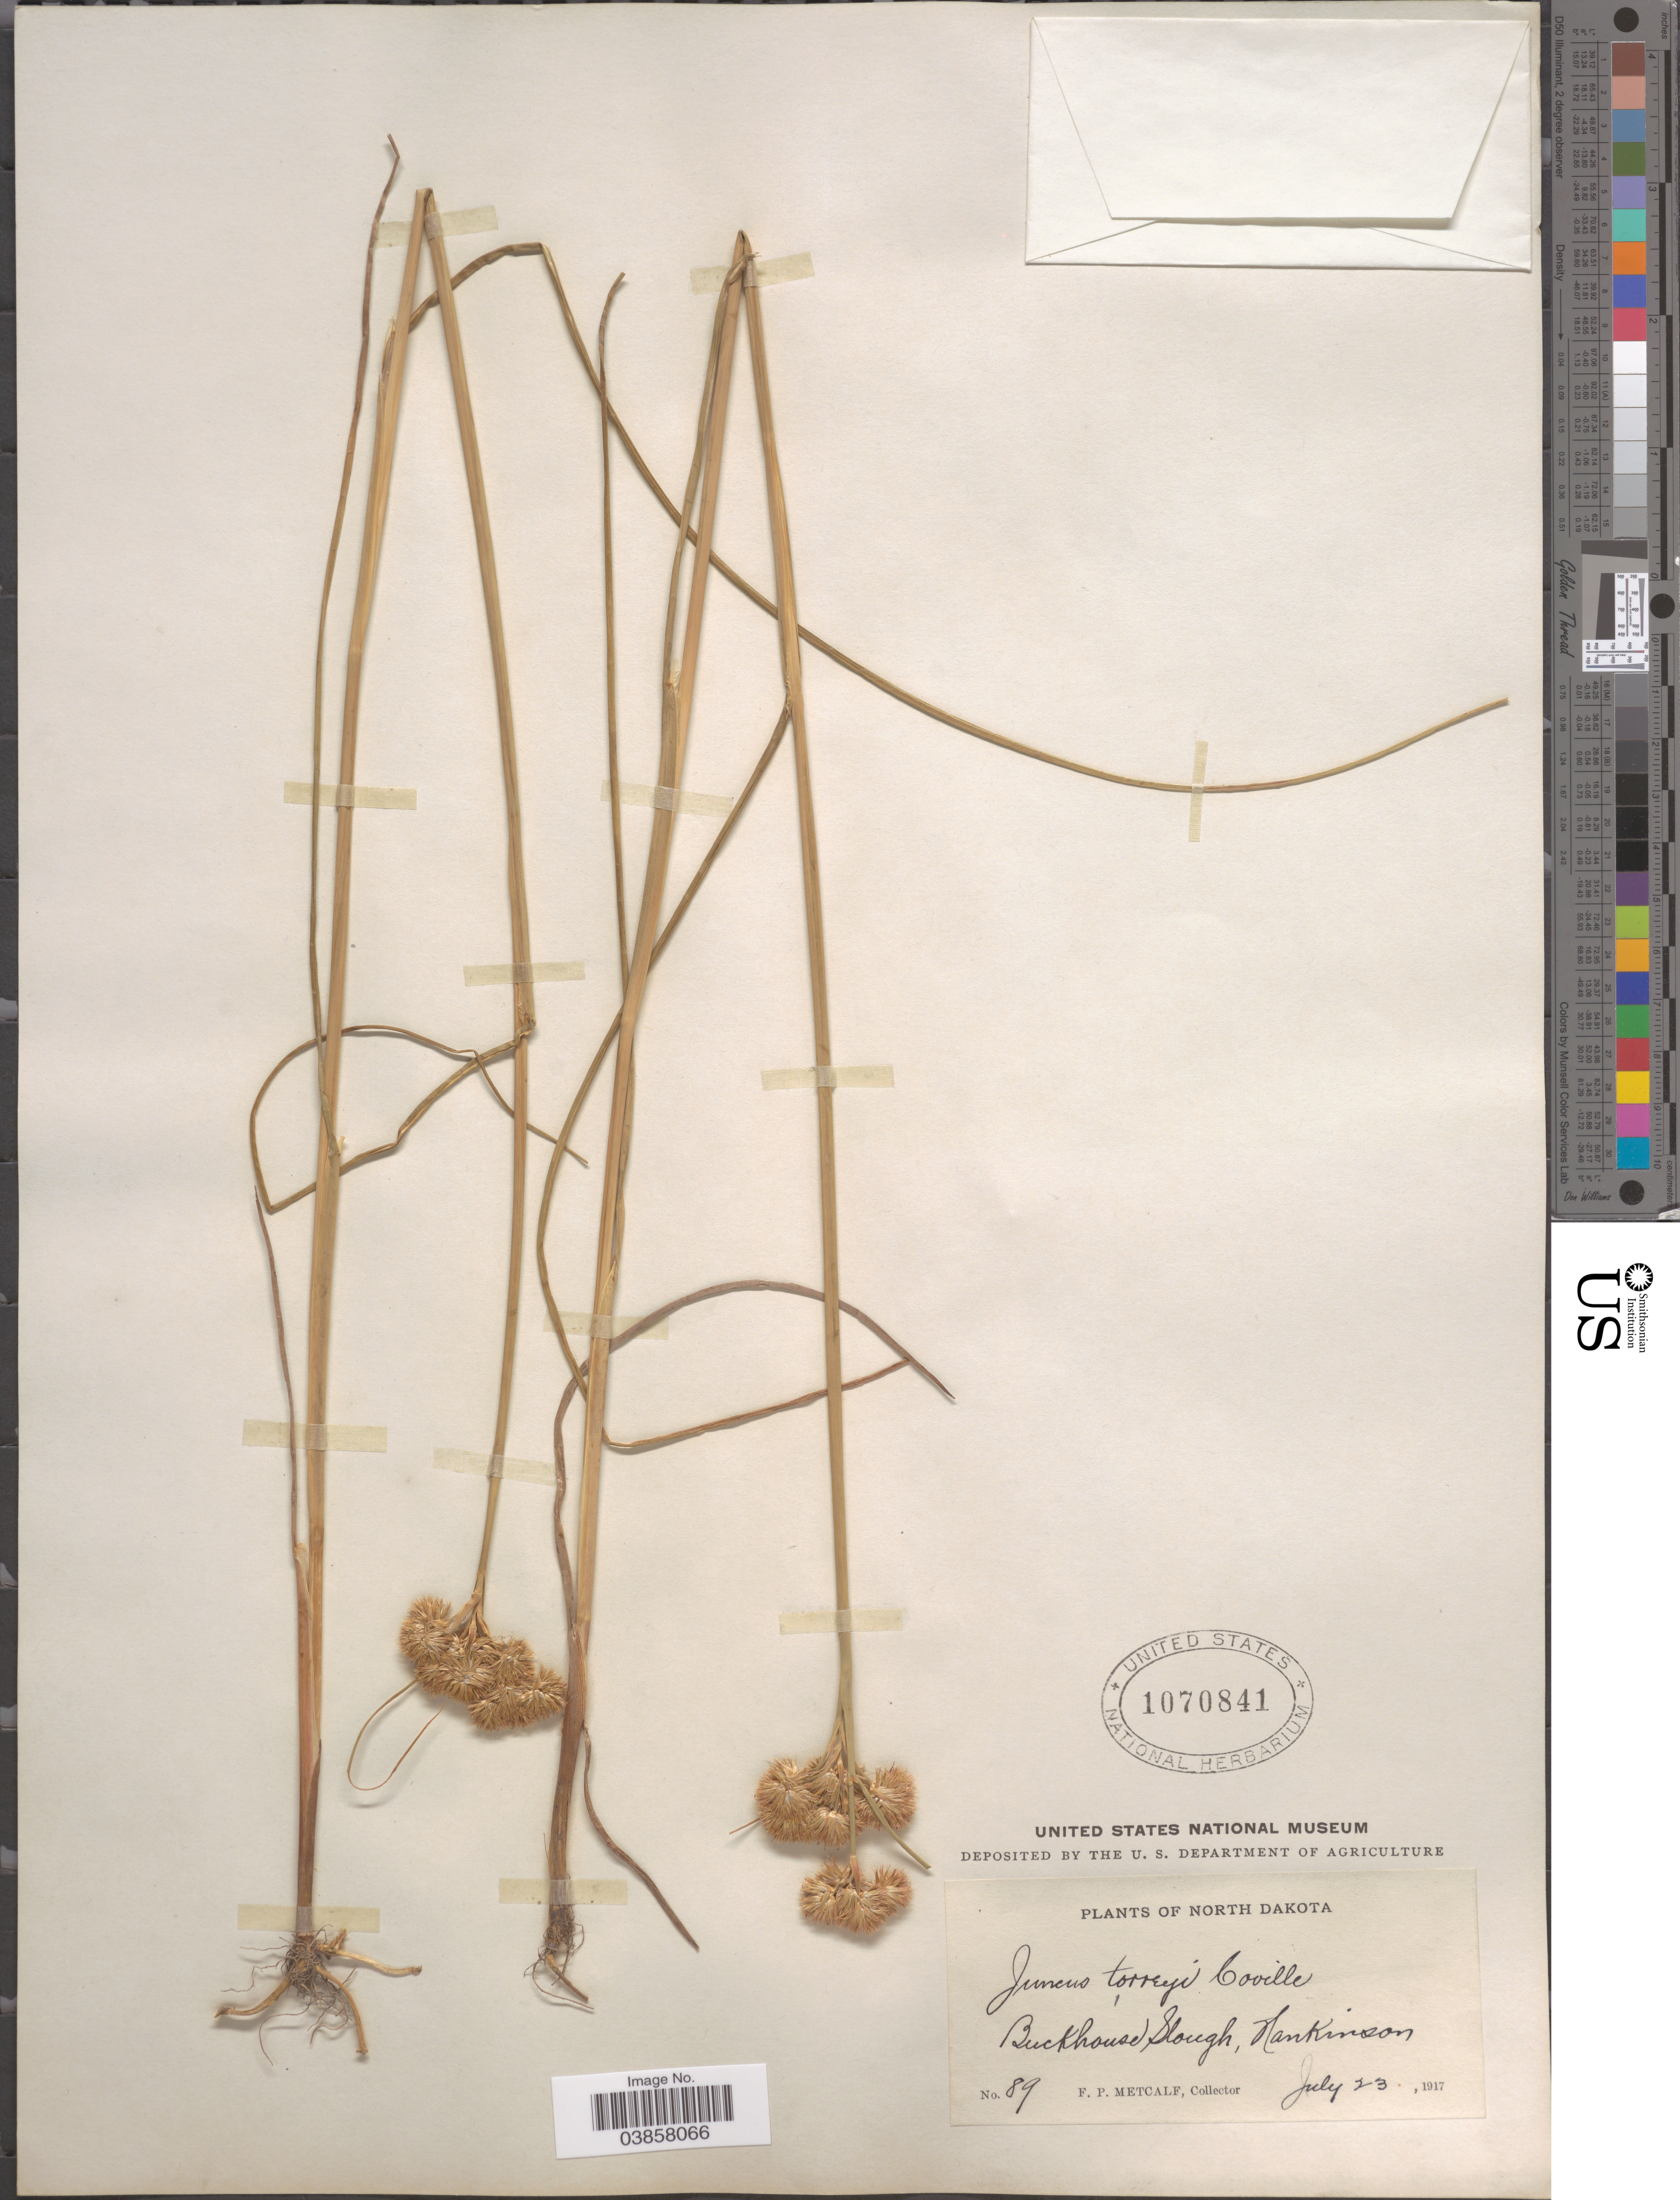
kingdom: Plantae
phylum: Tracheophyta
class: Liliopsida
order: Poales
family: Juncaceae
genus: Juncus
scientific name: Juncus torreyi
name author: Coville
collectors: F. Metcalf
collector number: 89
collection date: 1917-07-23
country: United States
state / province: North Dakota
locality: Buckhouse Slough, Hankinson.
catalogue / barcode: US 1070841